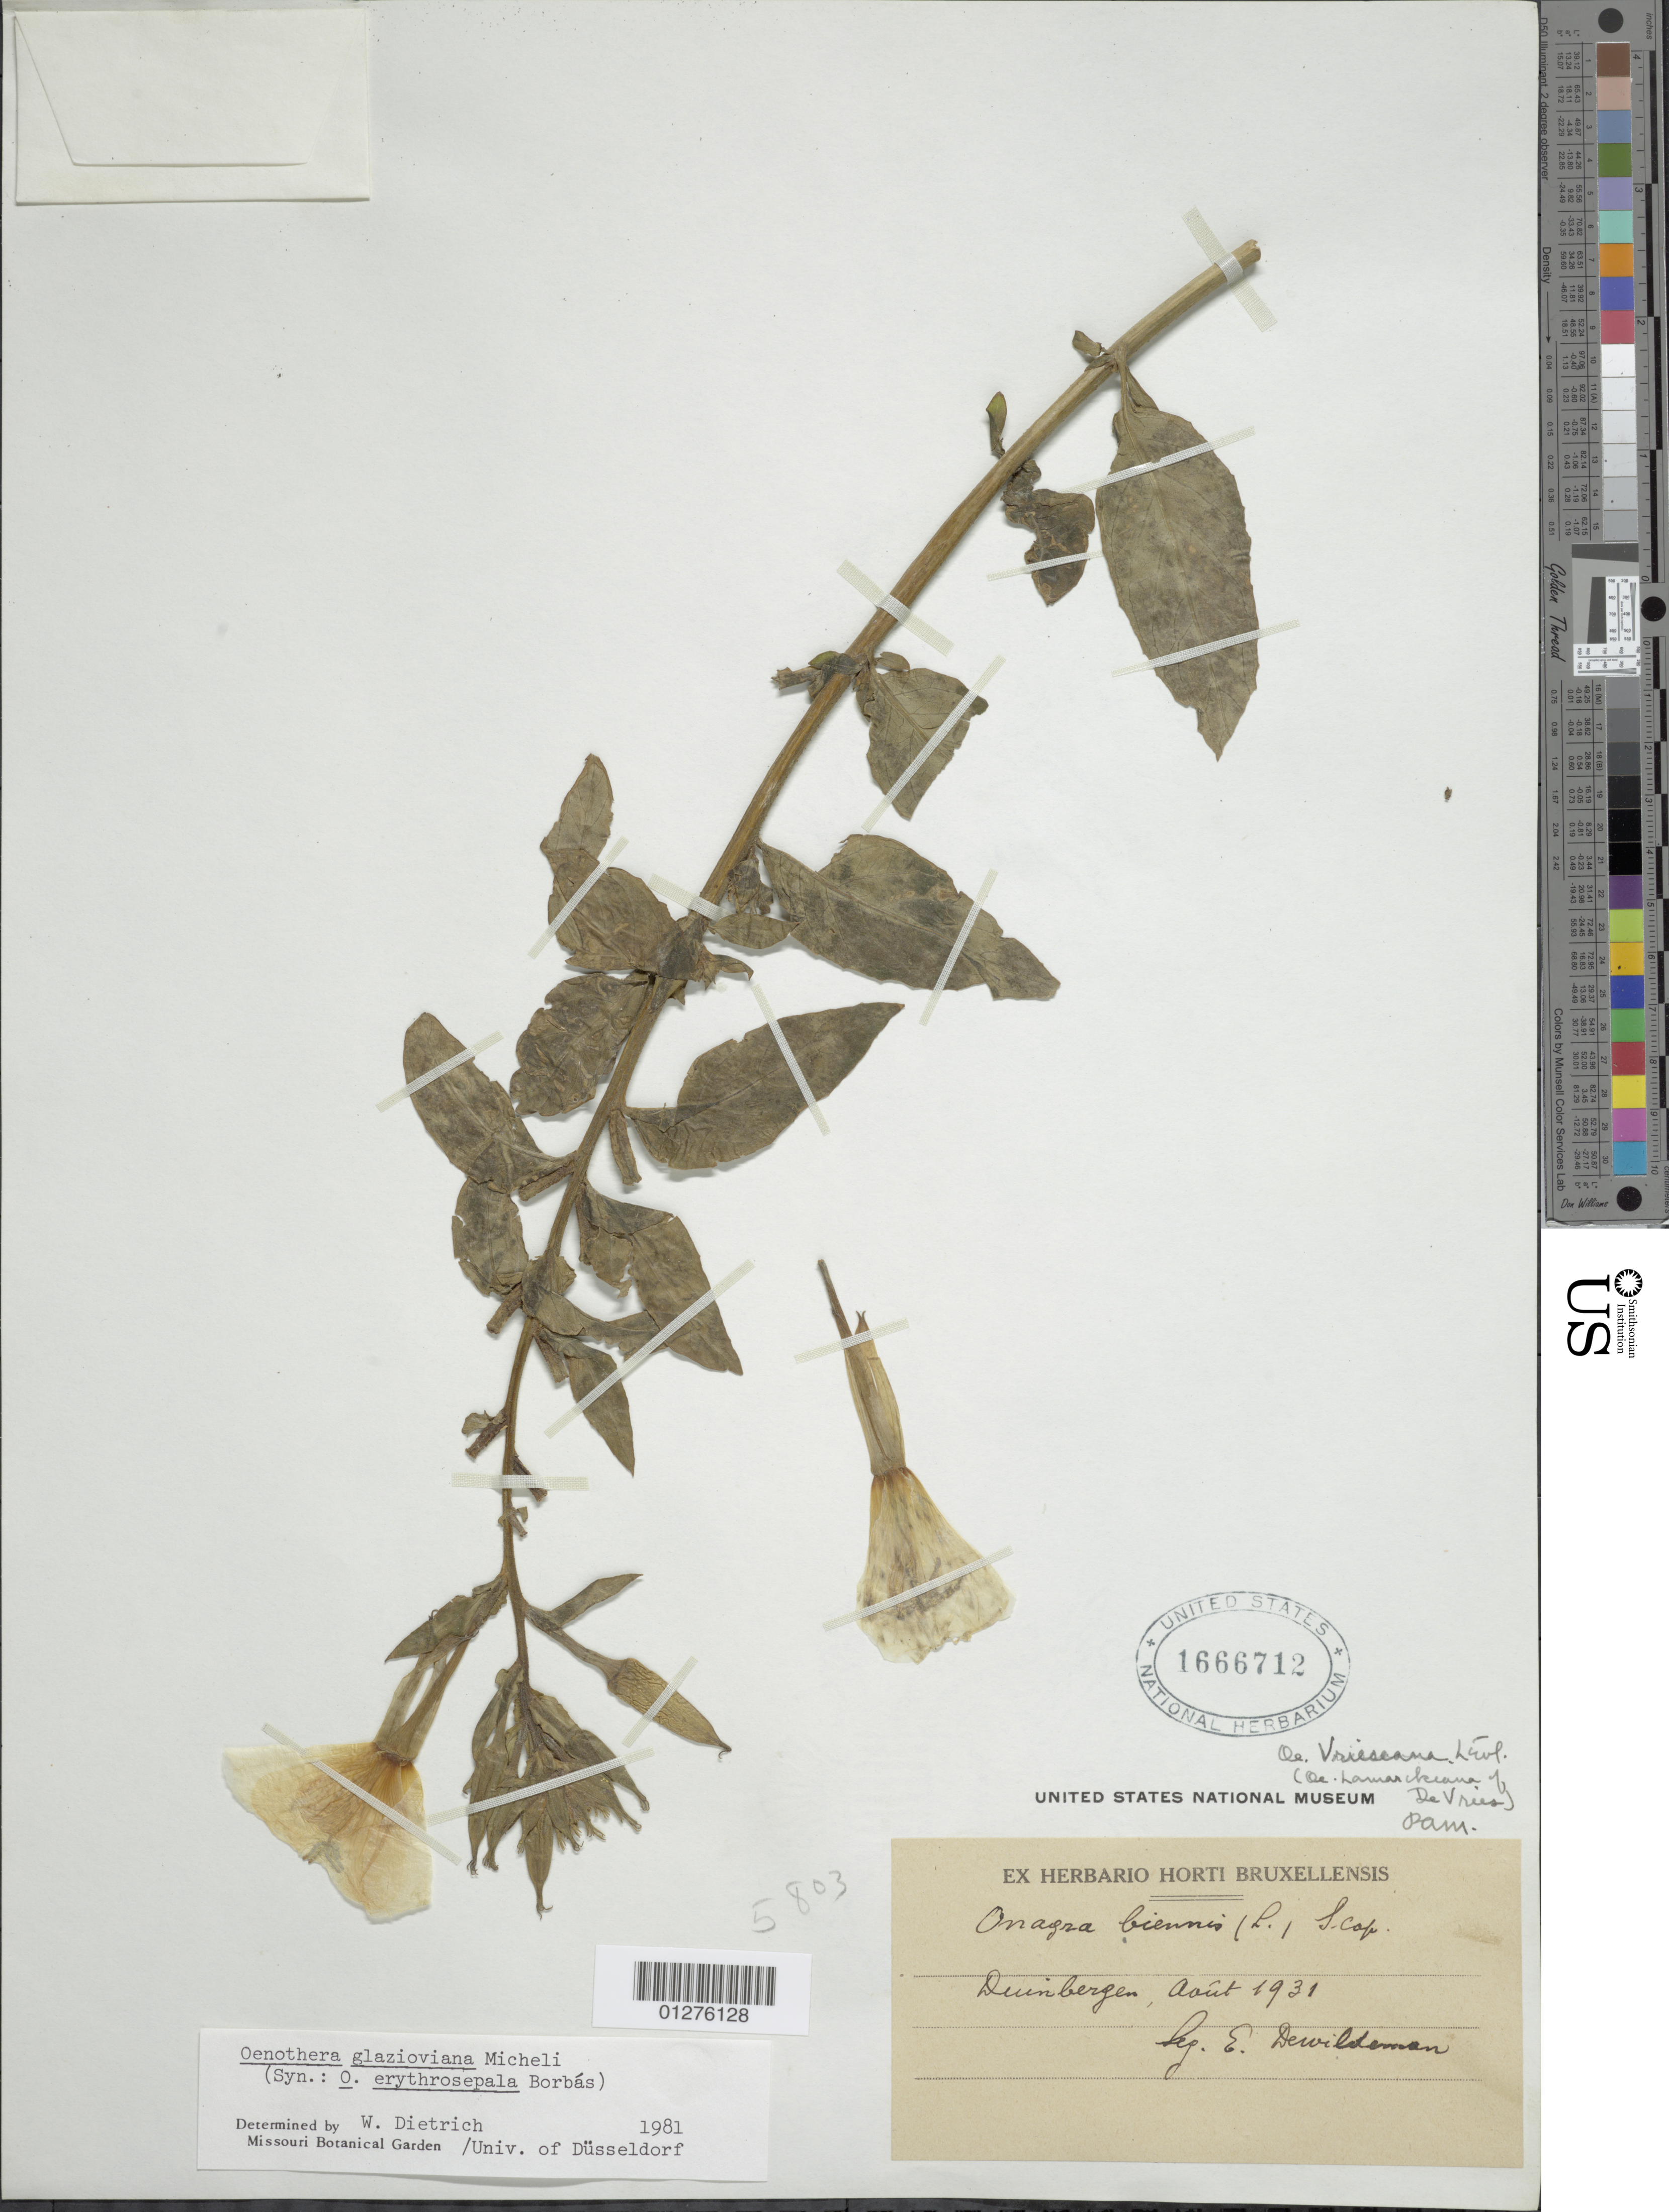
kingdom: Plantae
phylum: Tracheophyta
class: Magnoliopsida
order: Myrtales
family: Onagraceae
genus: Oenothera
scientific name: Oenothera glazioviana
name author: Micheli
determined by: Dietrich, W.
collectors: E. DeWildeman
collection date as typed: Oct 1931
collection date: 1931-10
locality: Duribergen.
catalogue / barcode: US 1666712